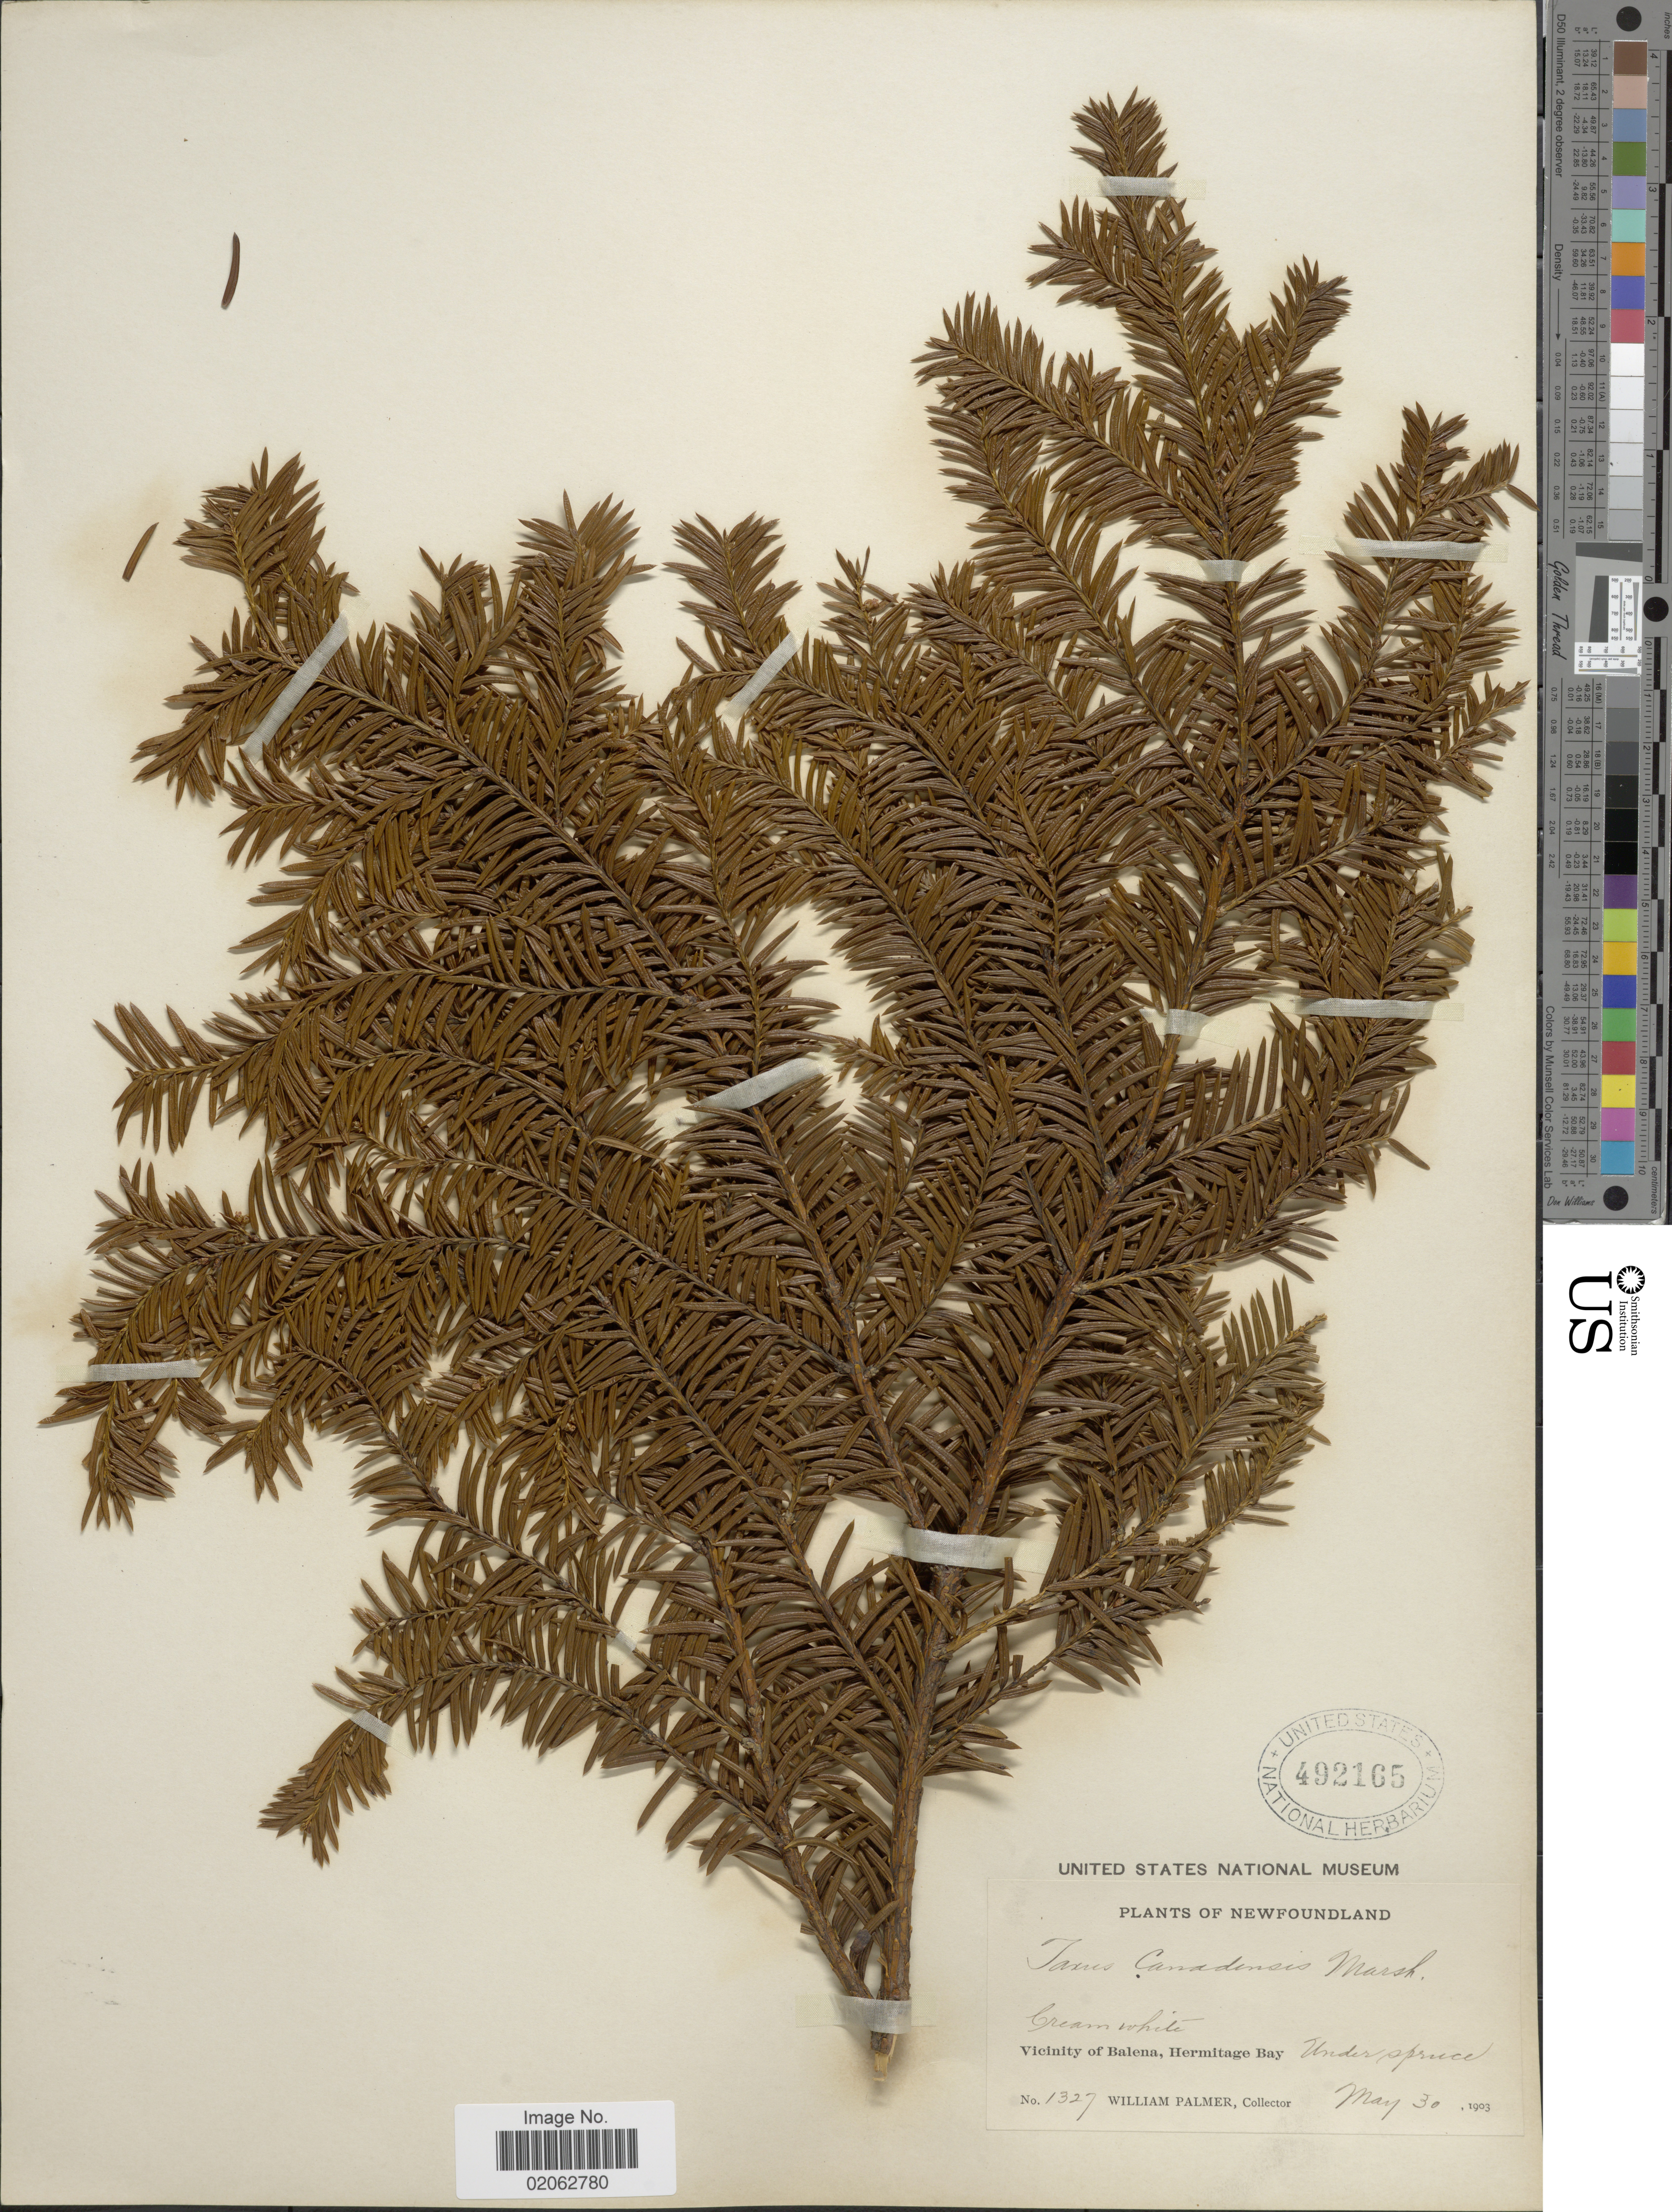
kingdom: Plantae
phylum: Tracheophyta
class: Pinopsida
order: Pinales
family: Taxaceae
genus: Taxus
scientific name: Taxus canadensis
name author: Marshall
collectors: W. Palmer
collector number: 1327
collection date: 1903-05-30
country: Canada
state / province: Newfoundland and Labrador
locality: Vicinity of Balena, Hermitage Bay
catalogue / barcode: US 492165